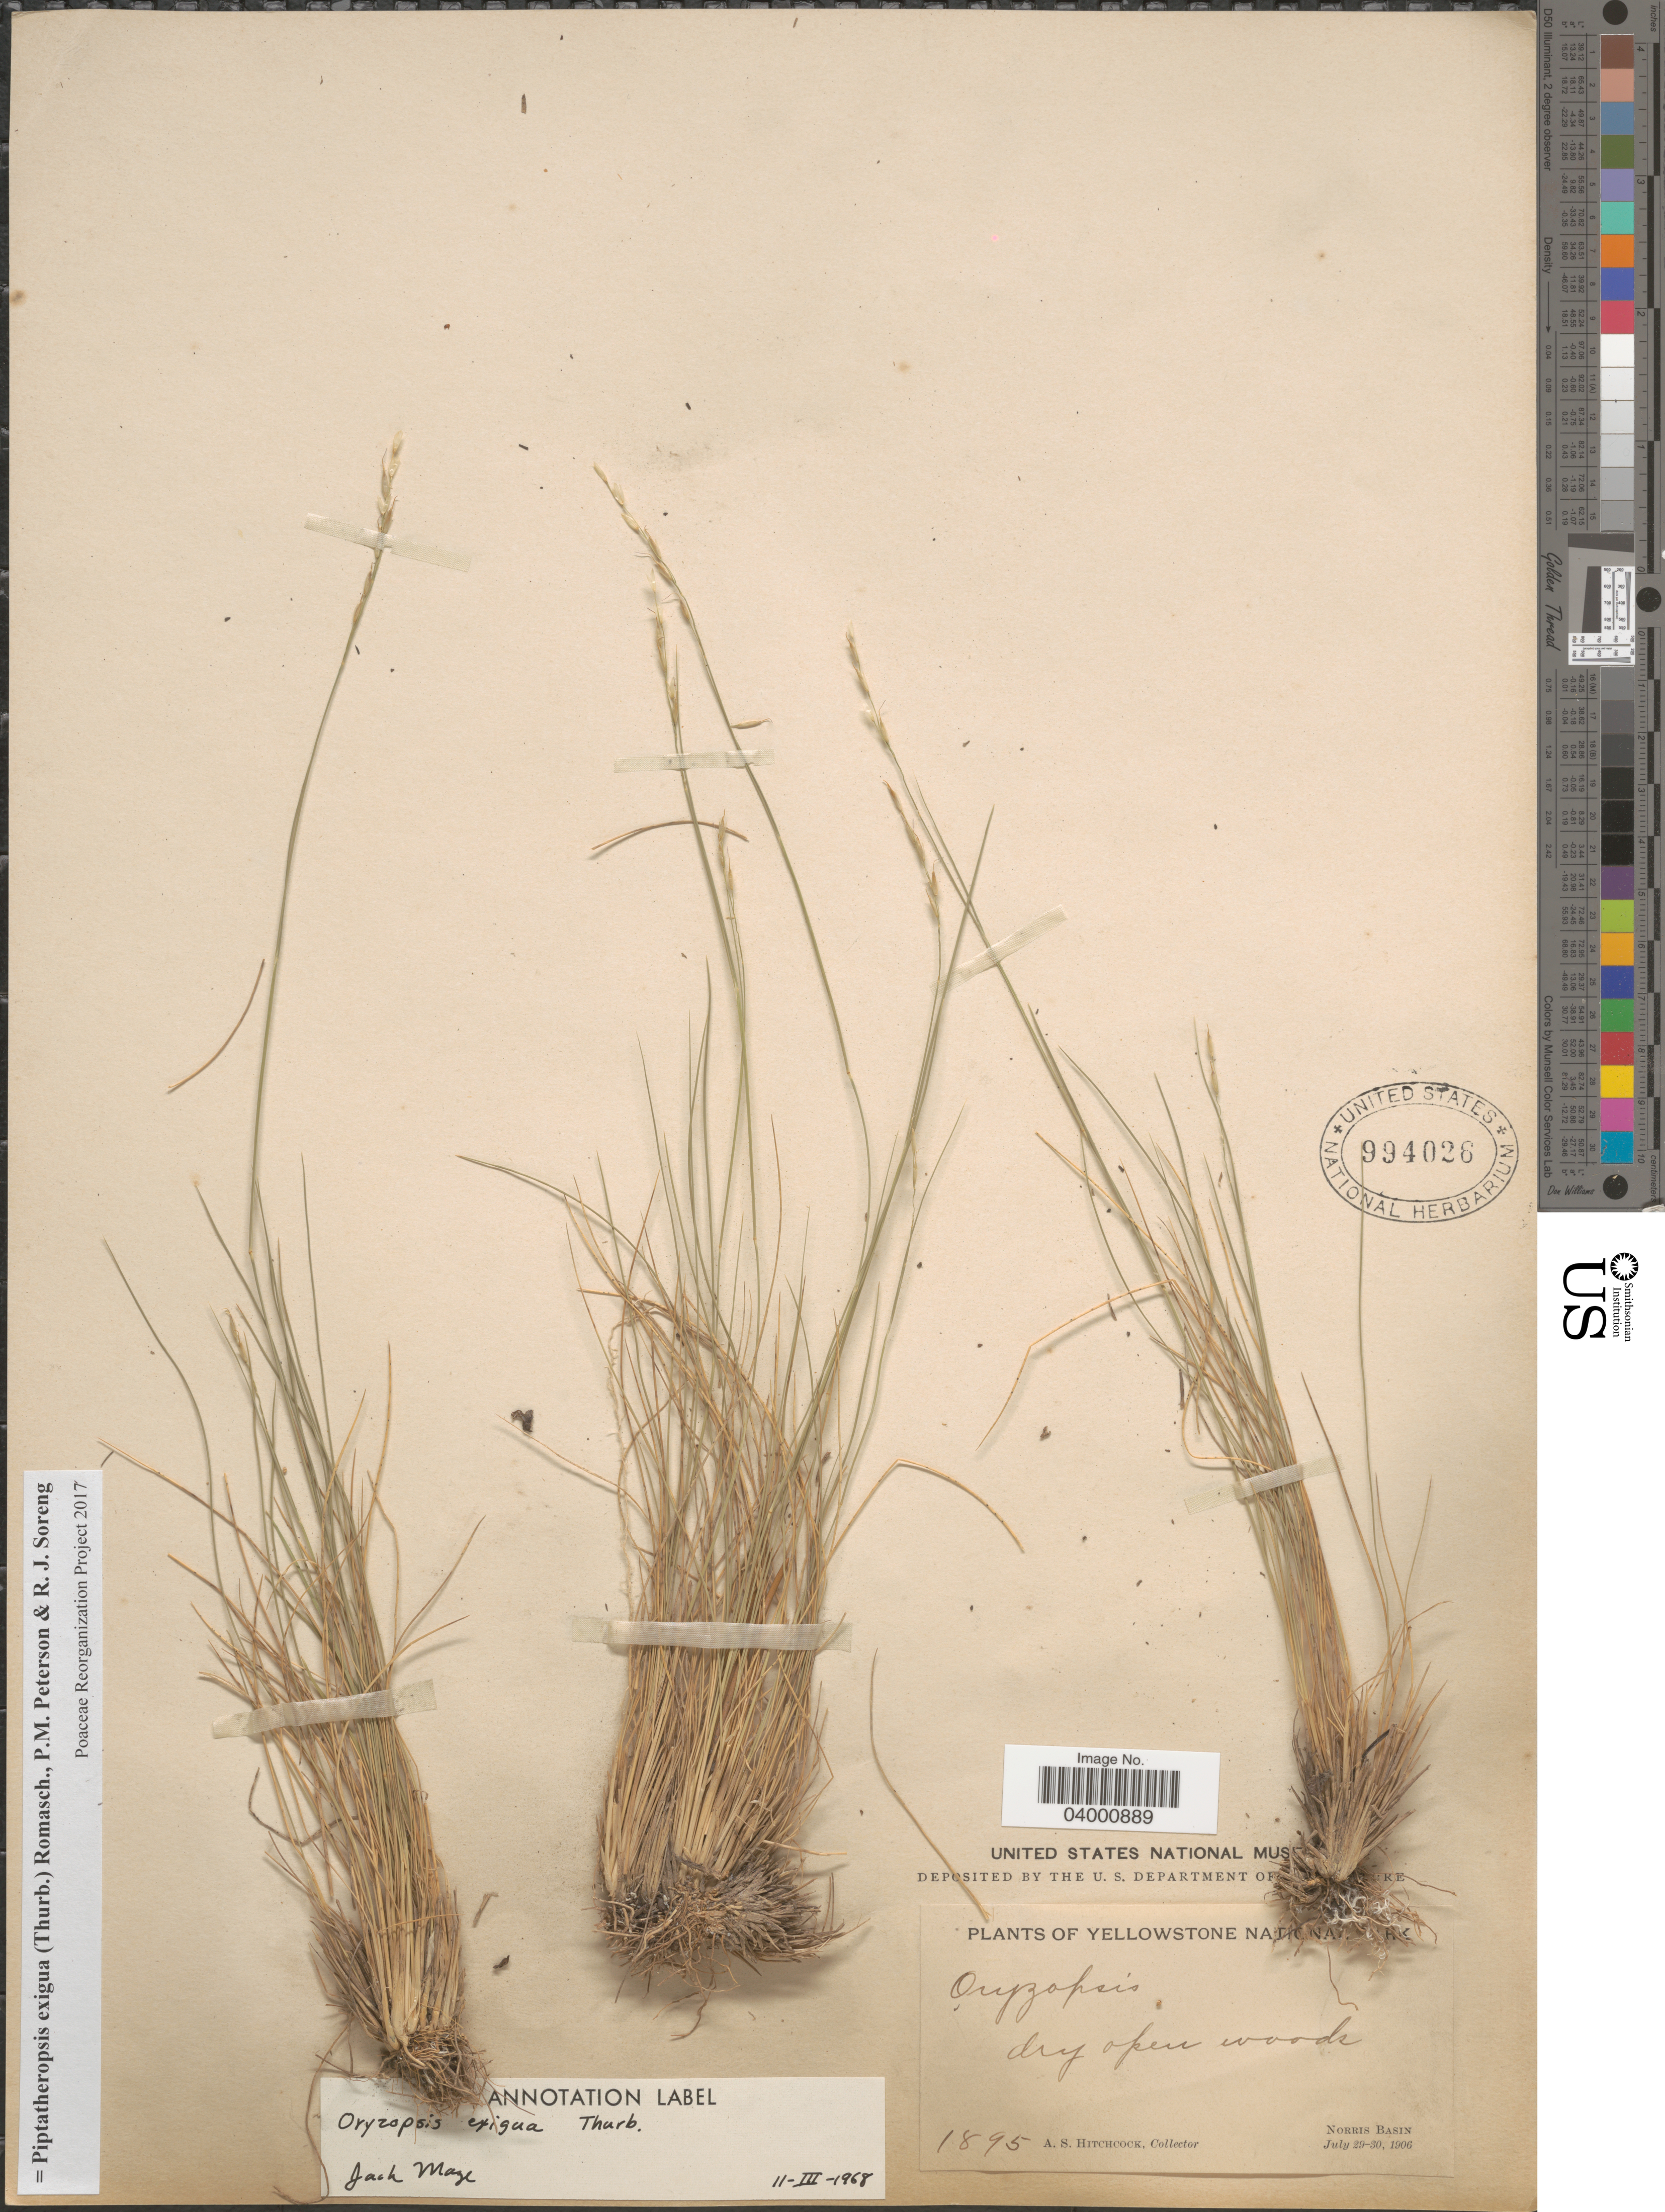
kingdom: Plantae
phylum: Tracheophyta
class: Liliopsida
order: Poales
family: Poaceae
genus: Piptatheropsis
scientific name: Piptatheropsis exigua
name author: (Thurb.) Romasch. et al.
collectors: A. S. Hitchcock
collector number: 1895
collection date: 1906-07-29/1906-07-30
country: United States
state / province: Wyoming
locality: Yellowstone National Park. Norris Basin.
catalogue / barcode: US 994026